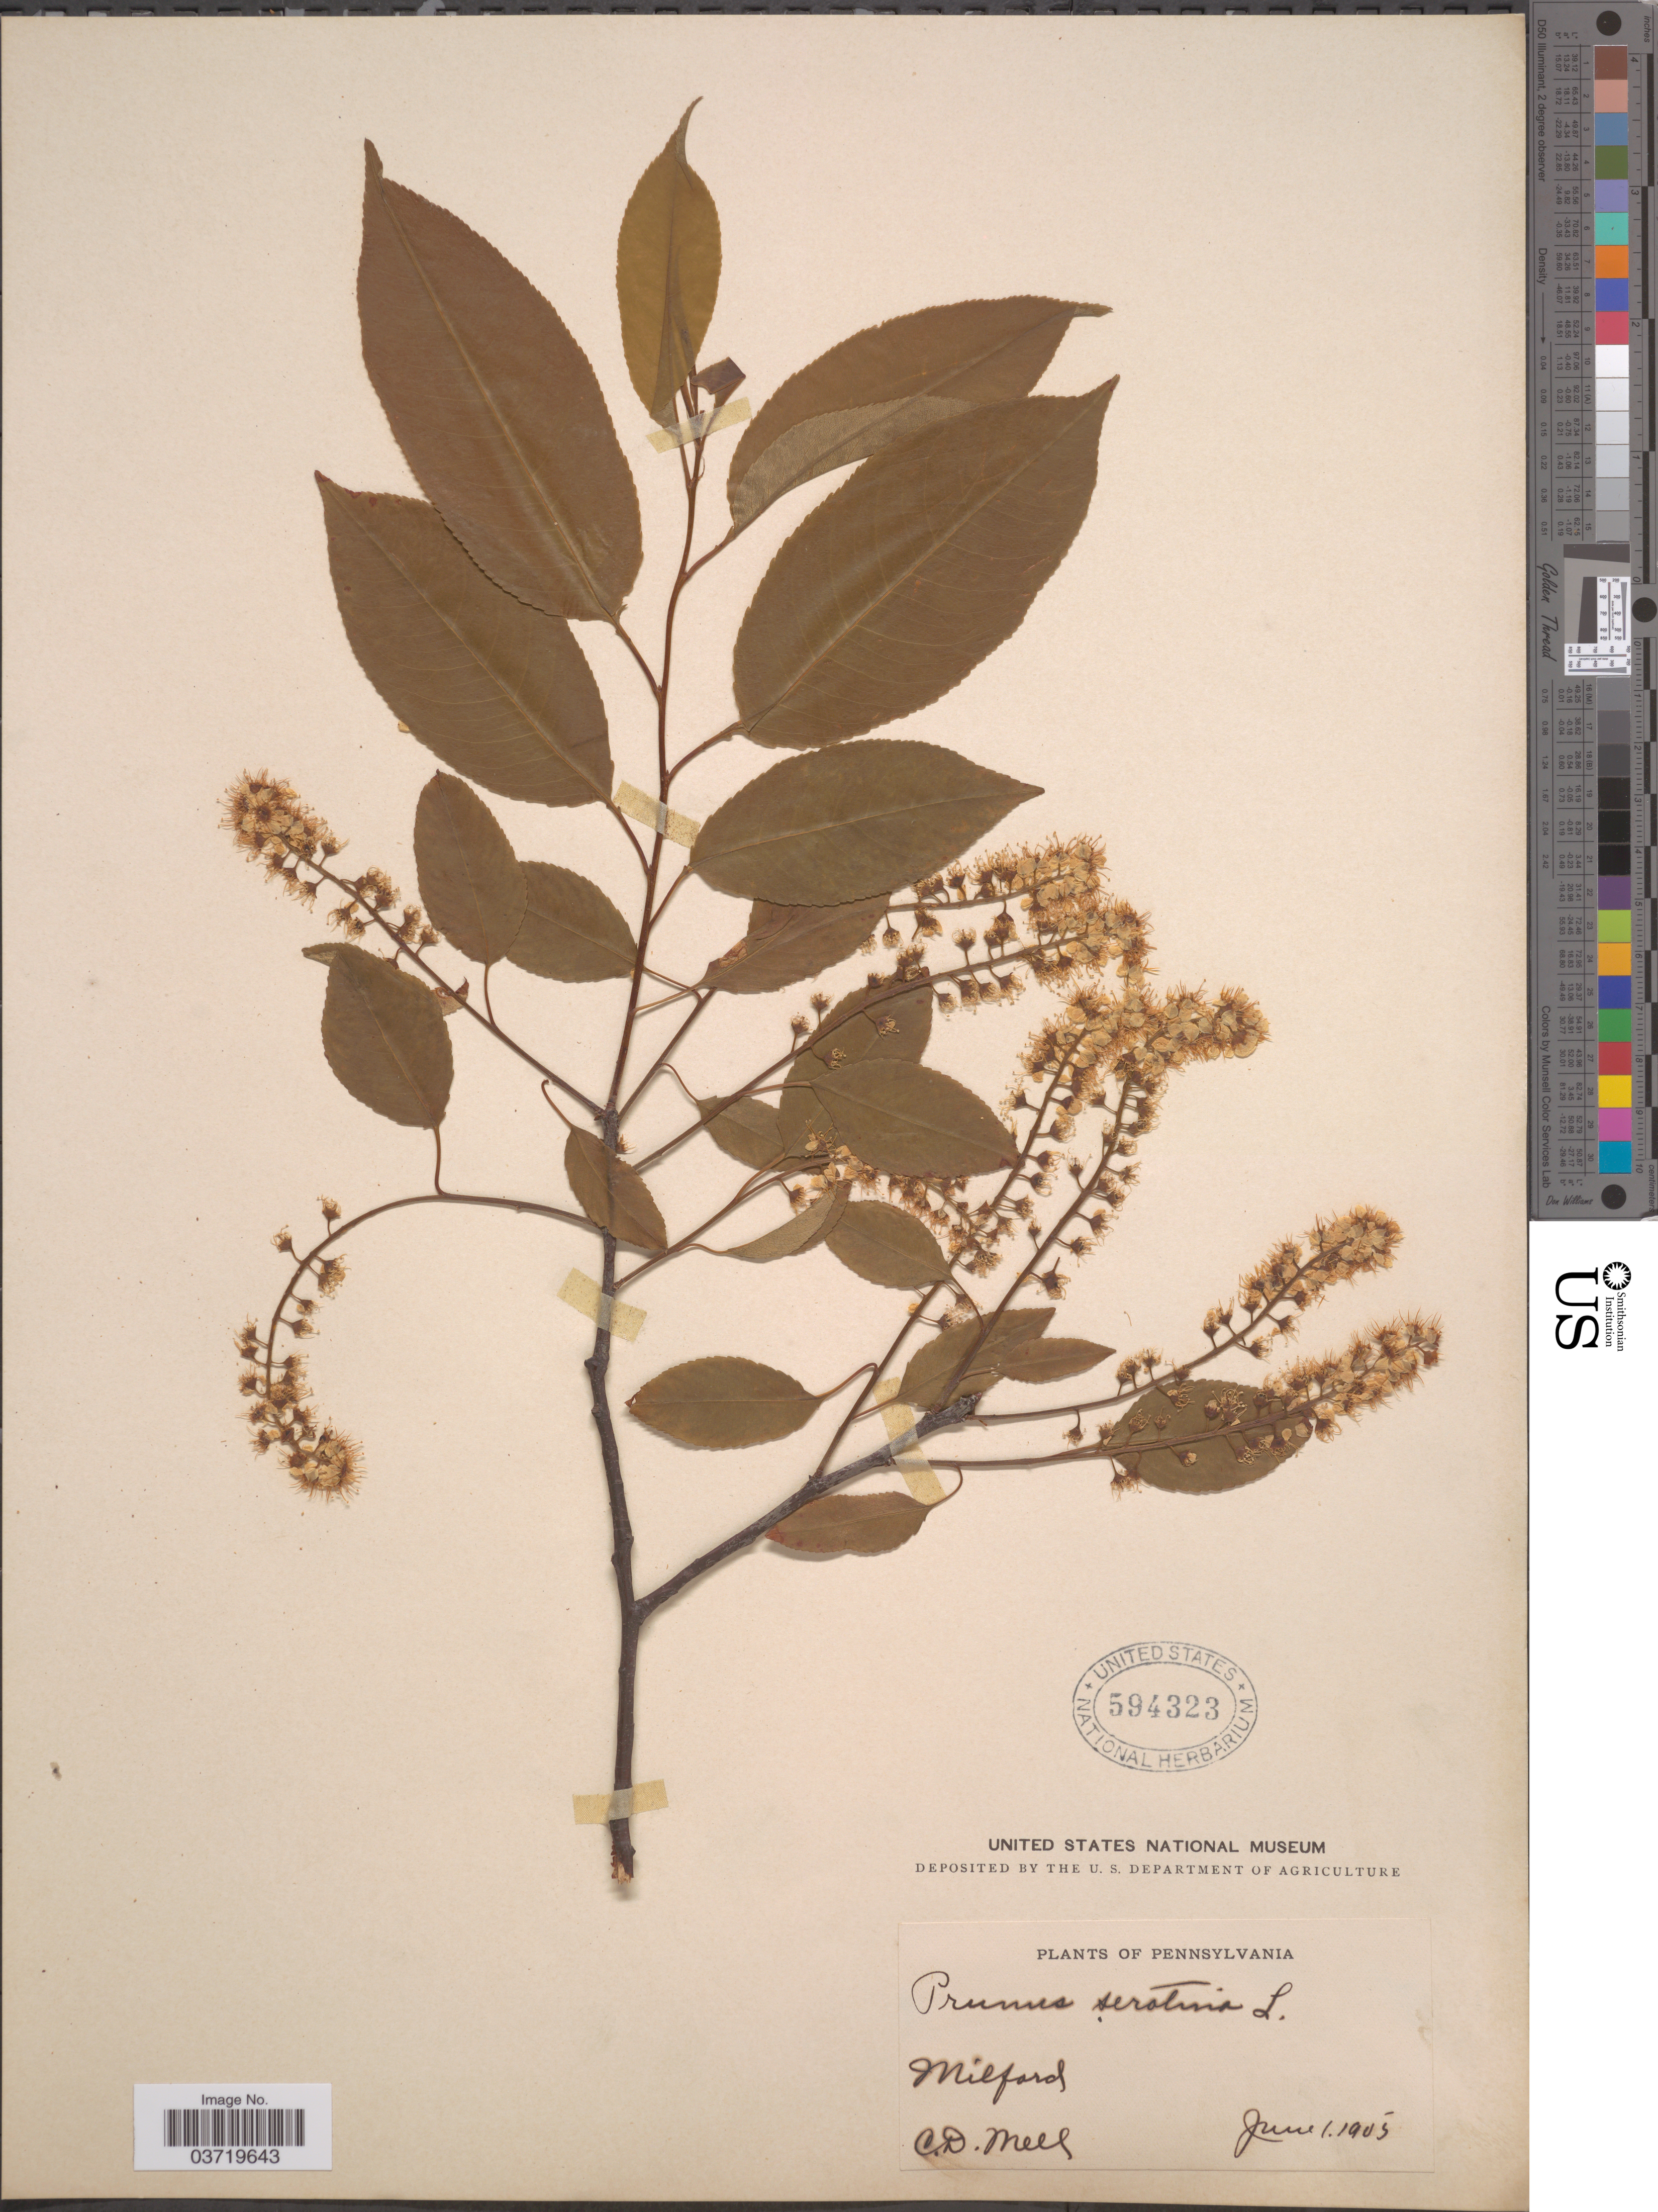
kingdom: Plantae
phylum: Tracheophyta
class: Magnoliopsida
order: Rosales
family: Rosaceae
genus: Prunus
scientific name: Prunus serotina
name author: Ehrh.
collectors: C. D. Mell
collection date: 1905-06-01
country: United States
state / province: Pennsylvania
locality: Milford.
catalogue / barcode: US 594323